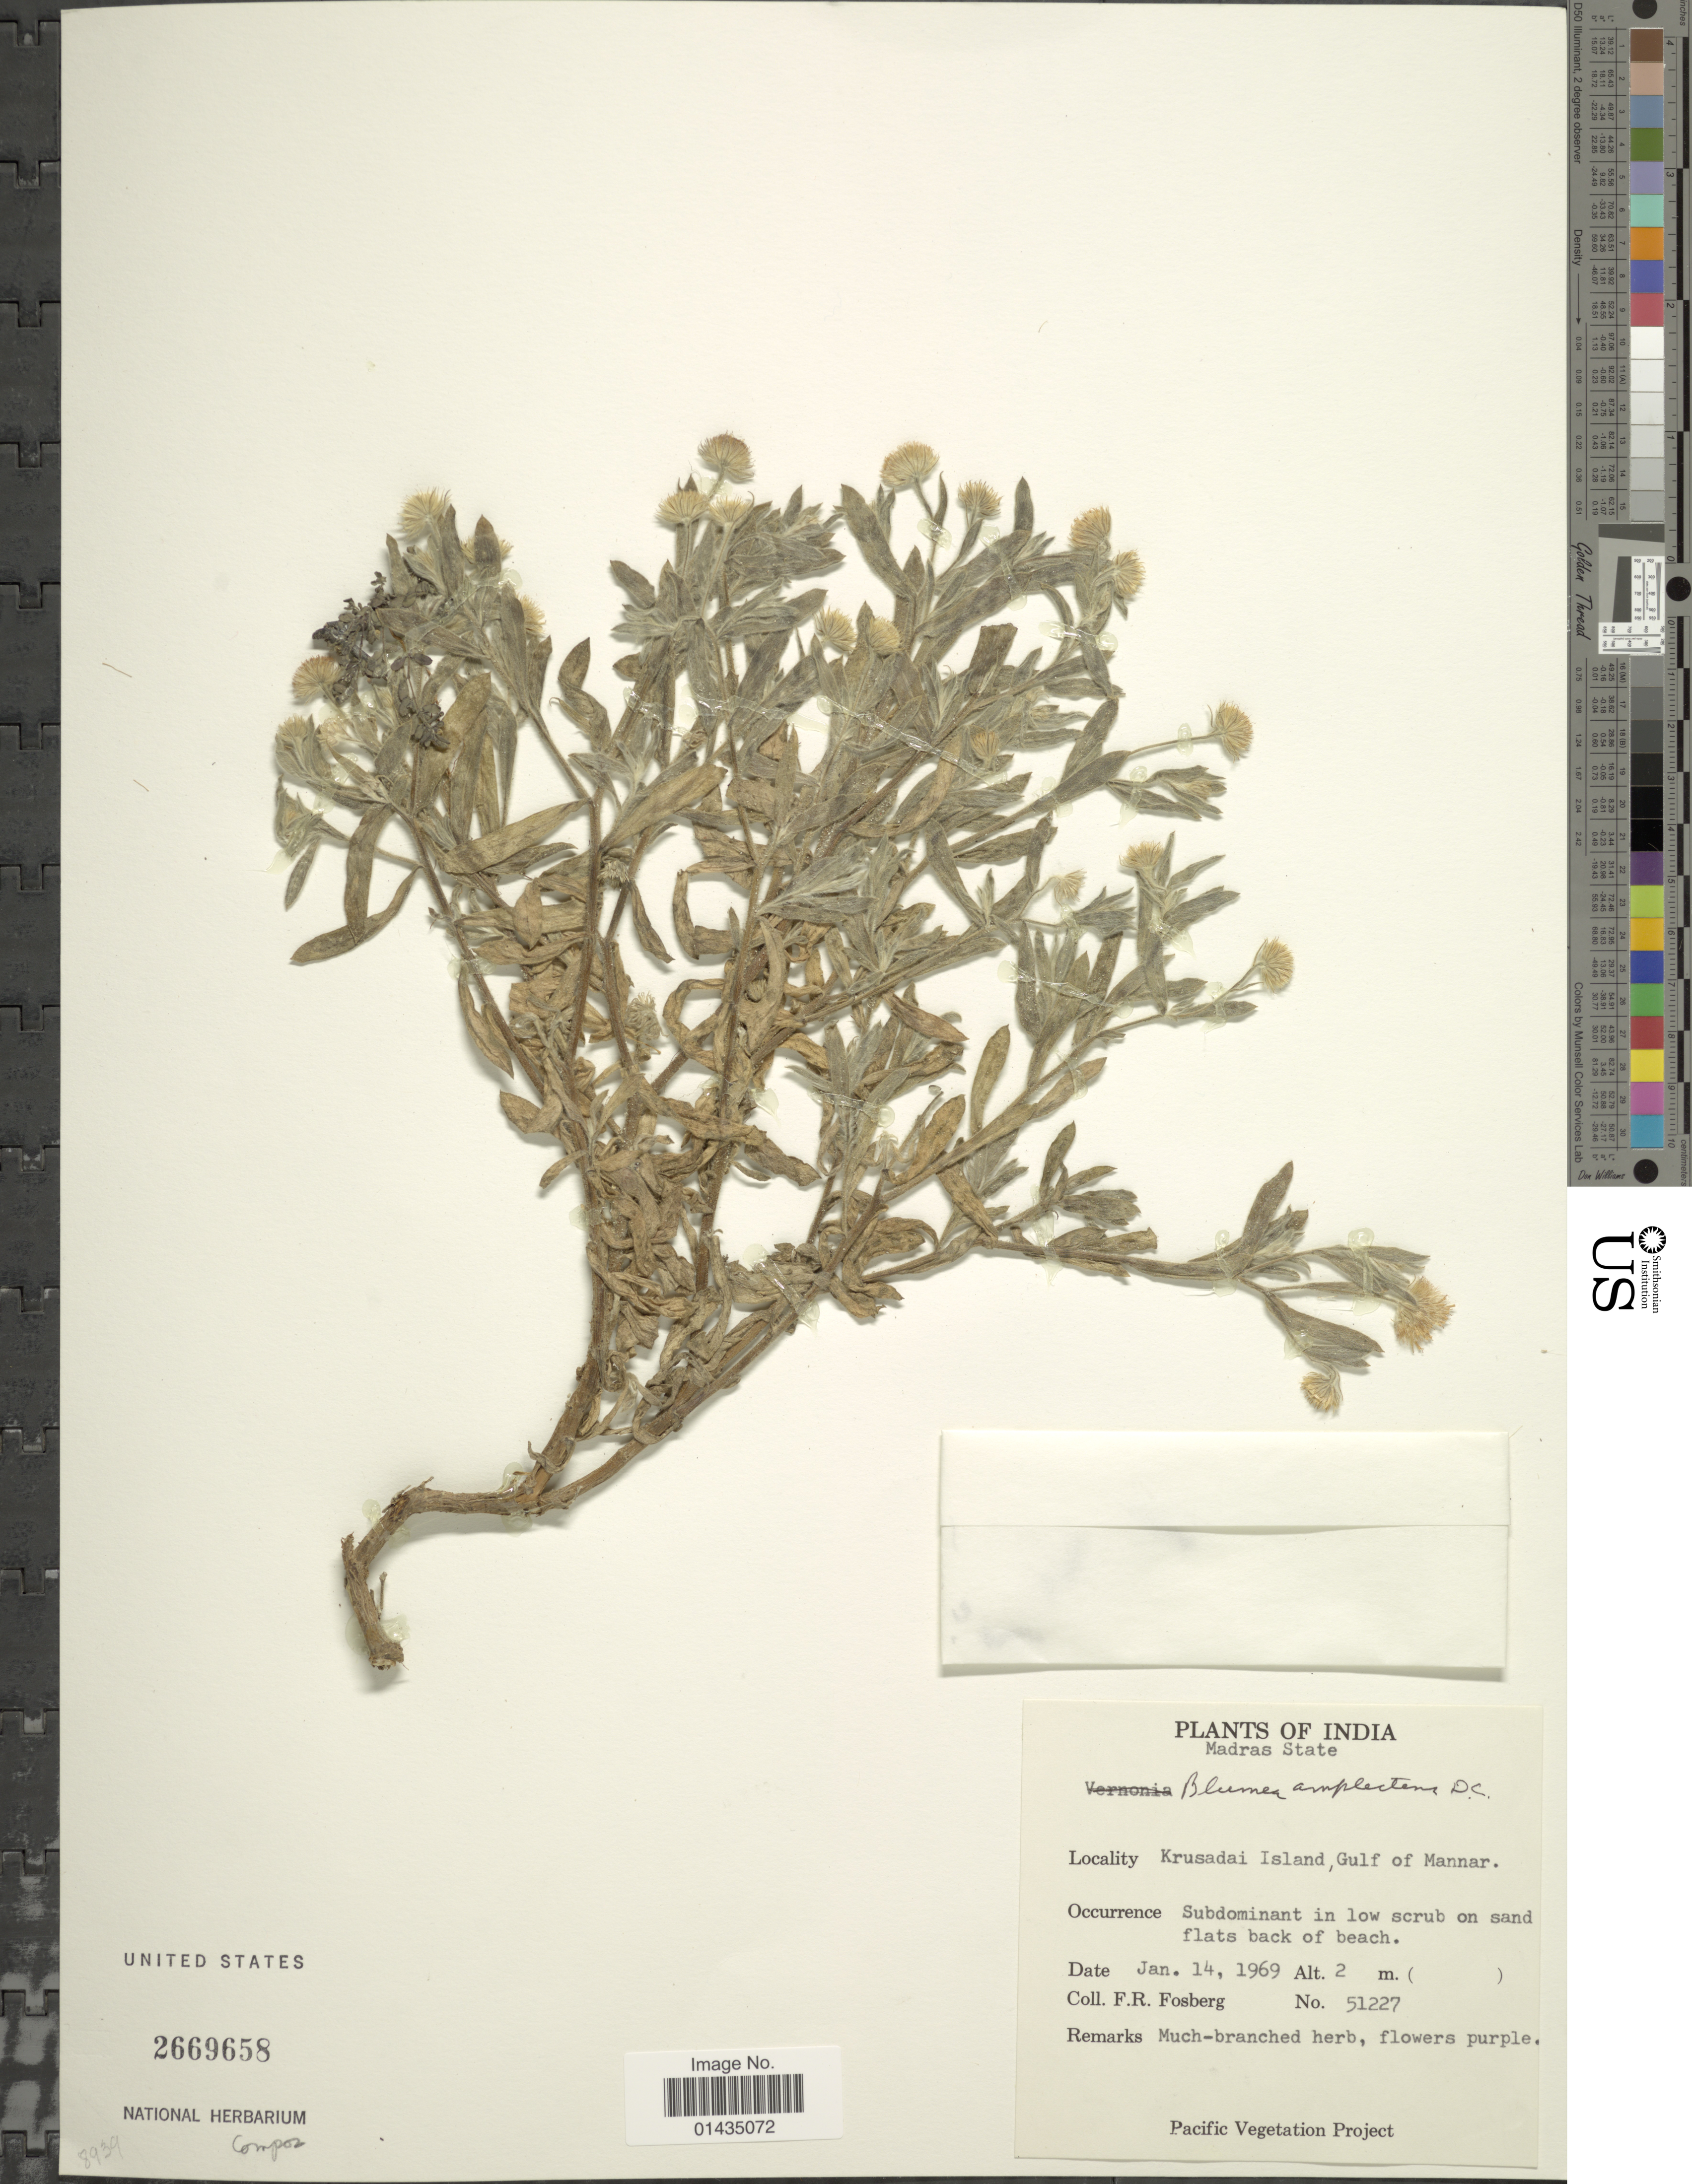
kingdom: Plantae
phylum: Tracheophyta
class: Magnoliopsida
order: Asterales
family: Asteraceae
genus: Blumea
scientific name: Blumea amplectens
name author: DC.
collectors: F. R. Fosberg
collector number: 51227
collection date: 1969-01-14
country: India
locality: Madras State, Krusadai Island, Gulf of Mannar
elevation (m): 2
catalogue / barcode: US 2669658